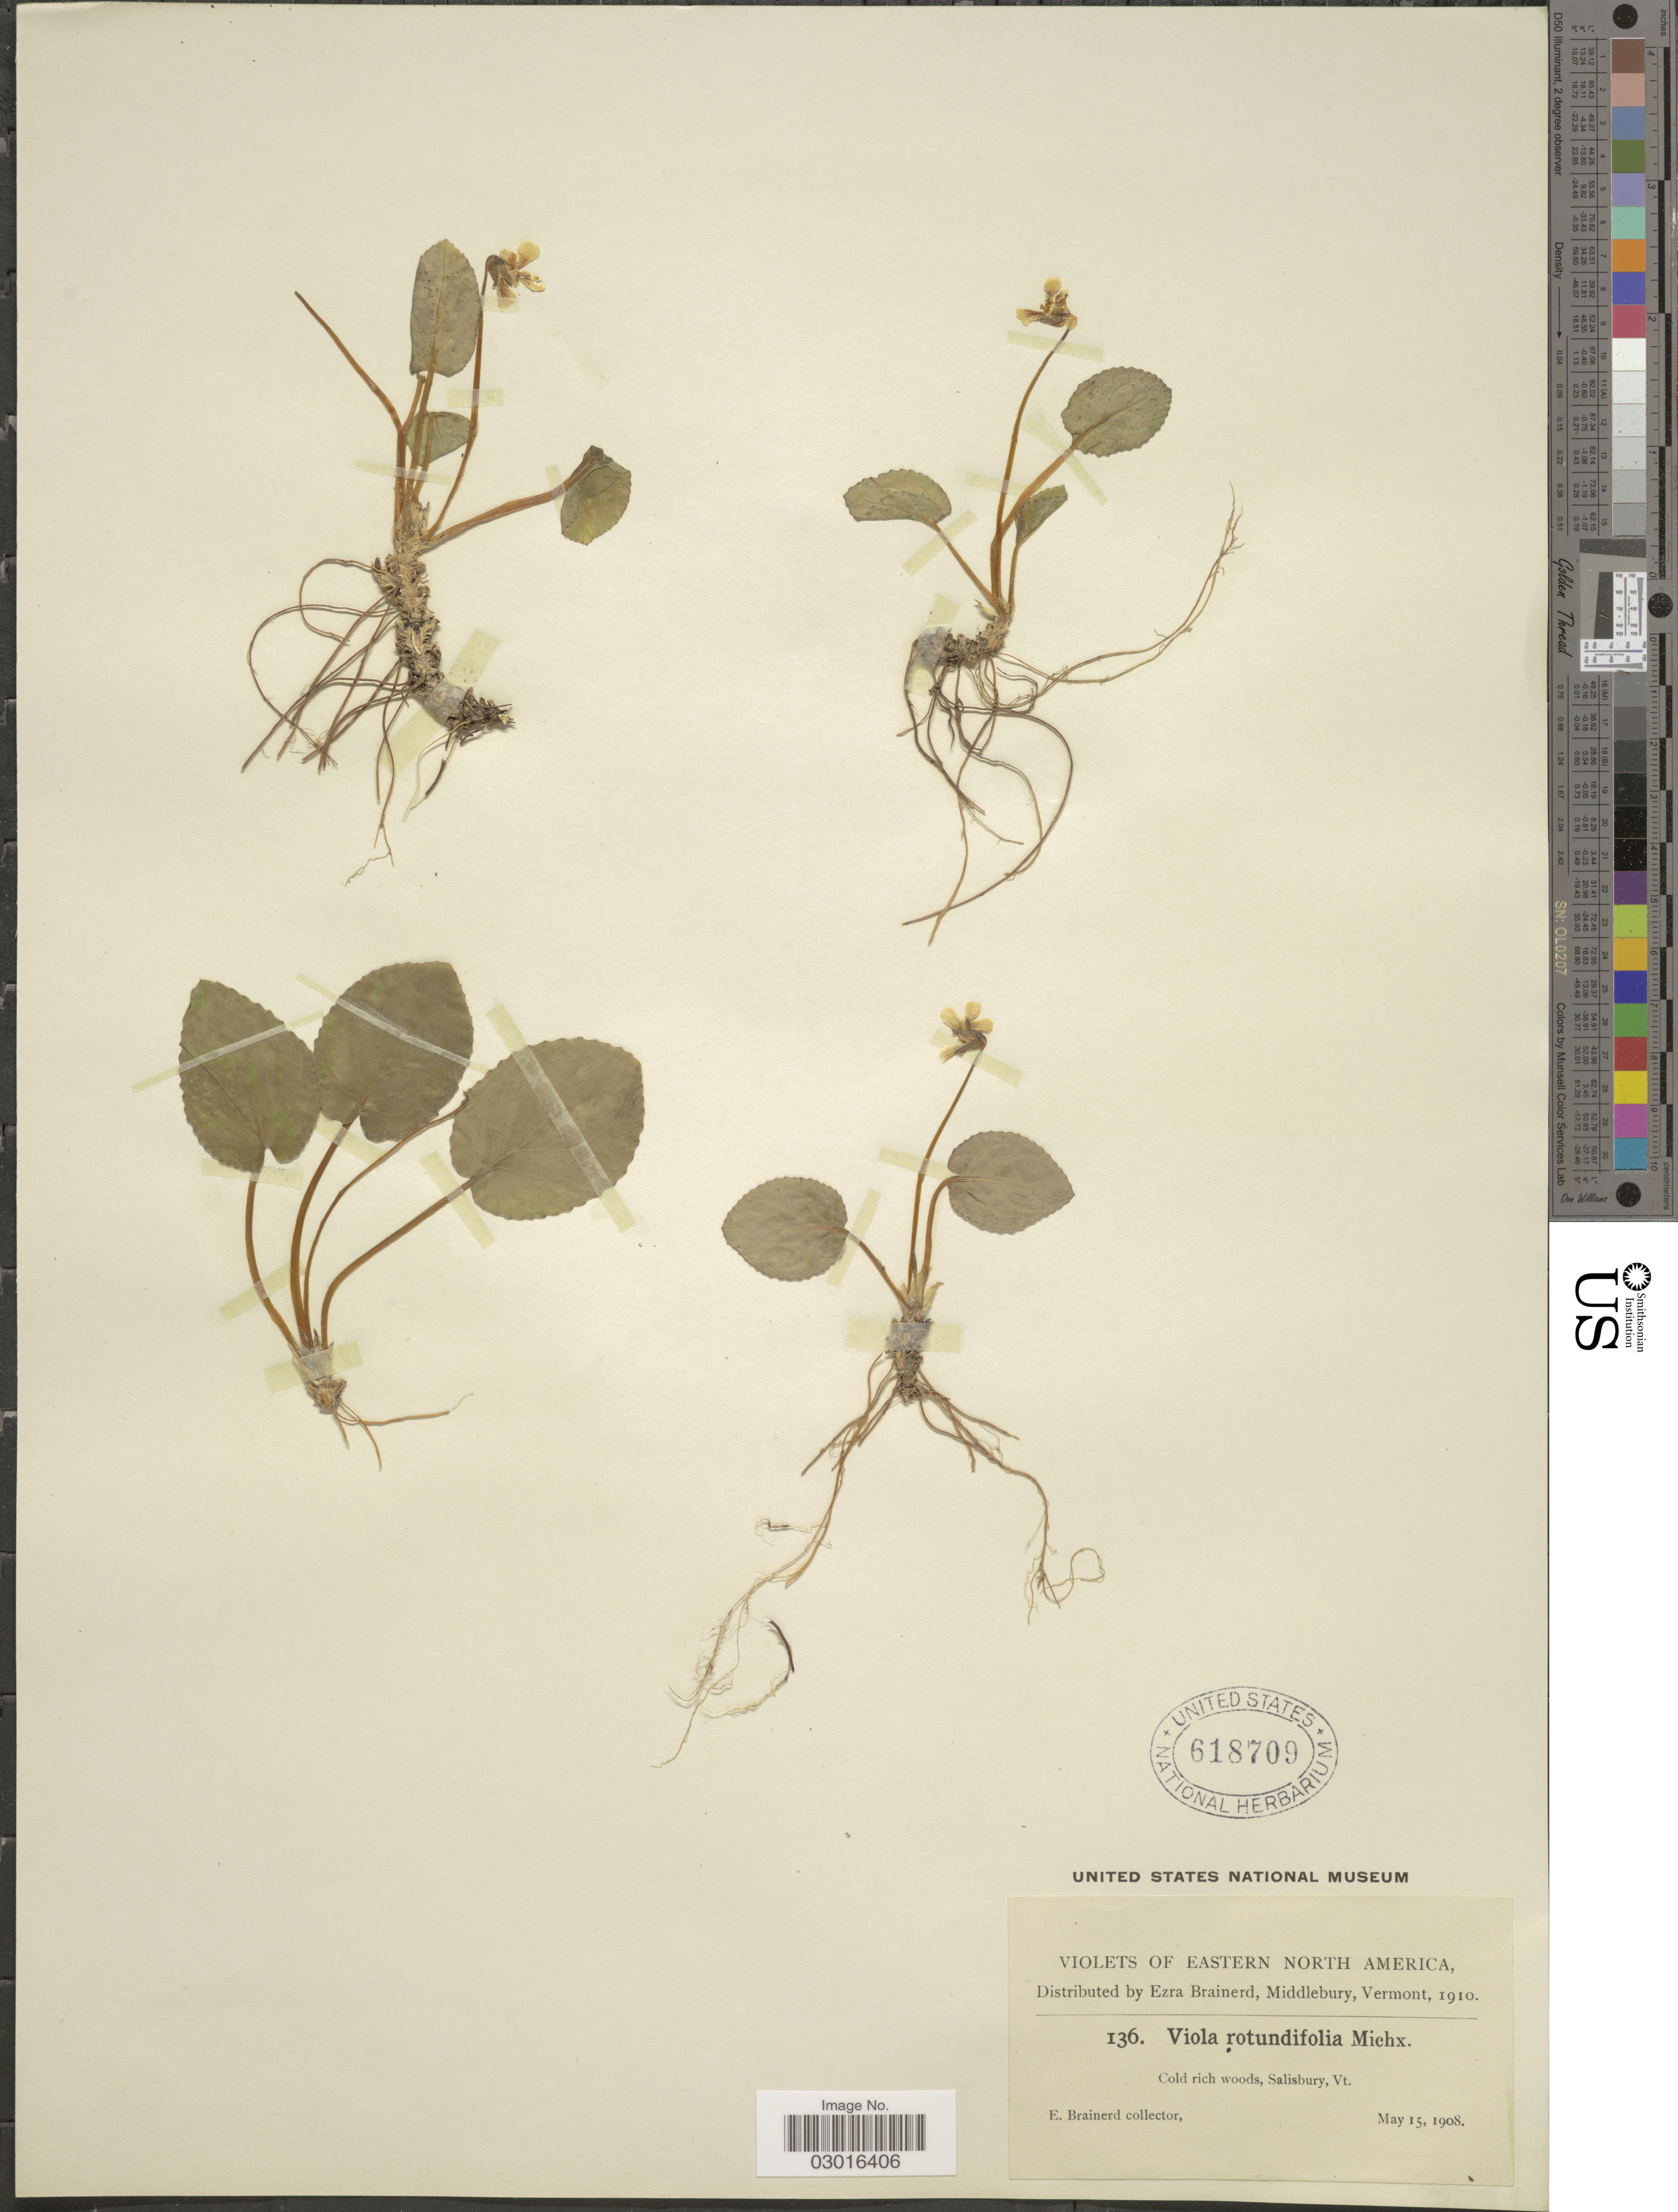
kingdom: Plantae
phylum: Tracheophyta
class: Magnoliopsida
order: Malpighiales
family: Violaceae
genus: Viola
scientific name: Viola rotundifolia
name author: Michx.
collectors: E. Brainerd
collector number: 136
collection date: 1908-05-15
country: United States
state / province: Vermont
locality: Eastern North America. Salisbury, Vt.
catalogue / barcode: US 618709